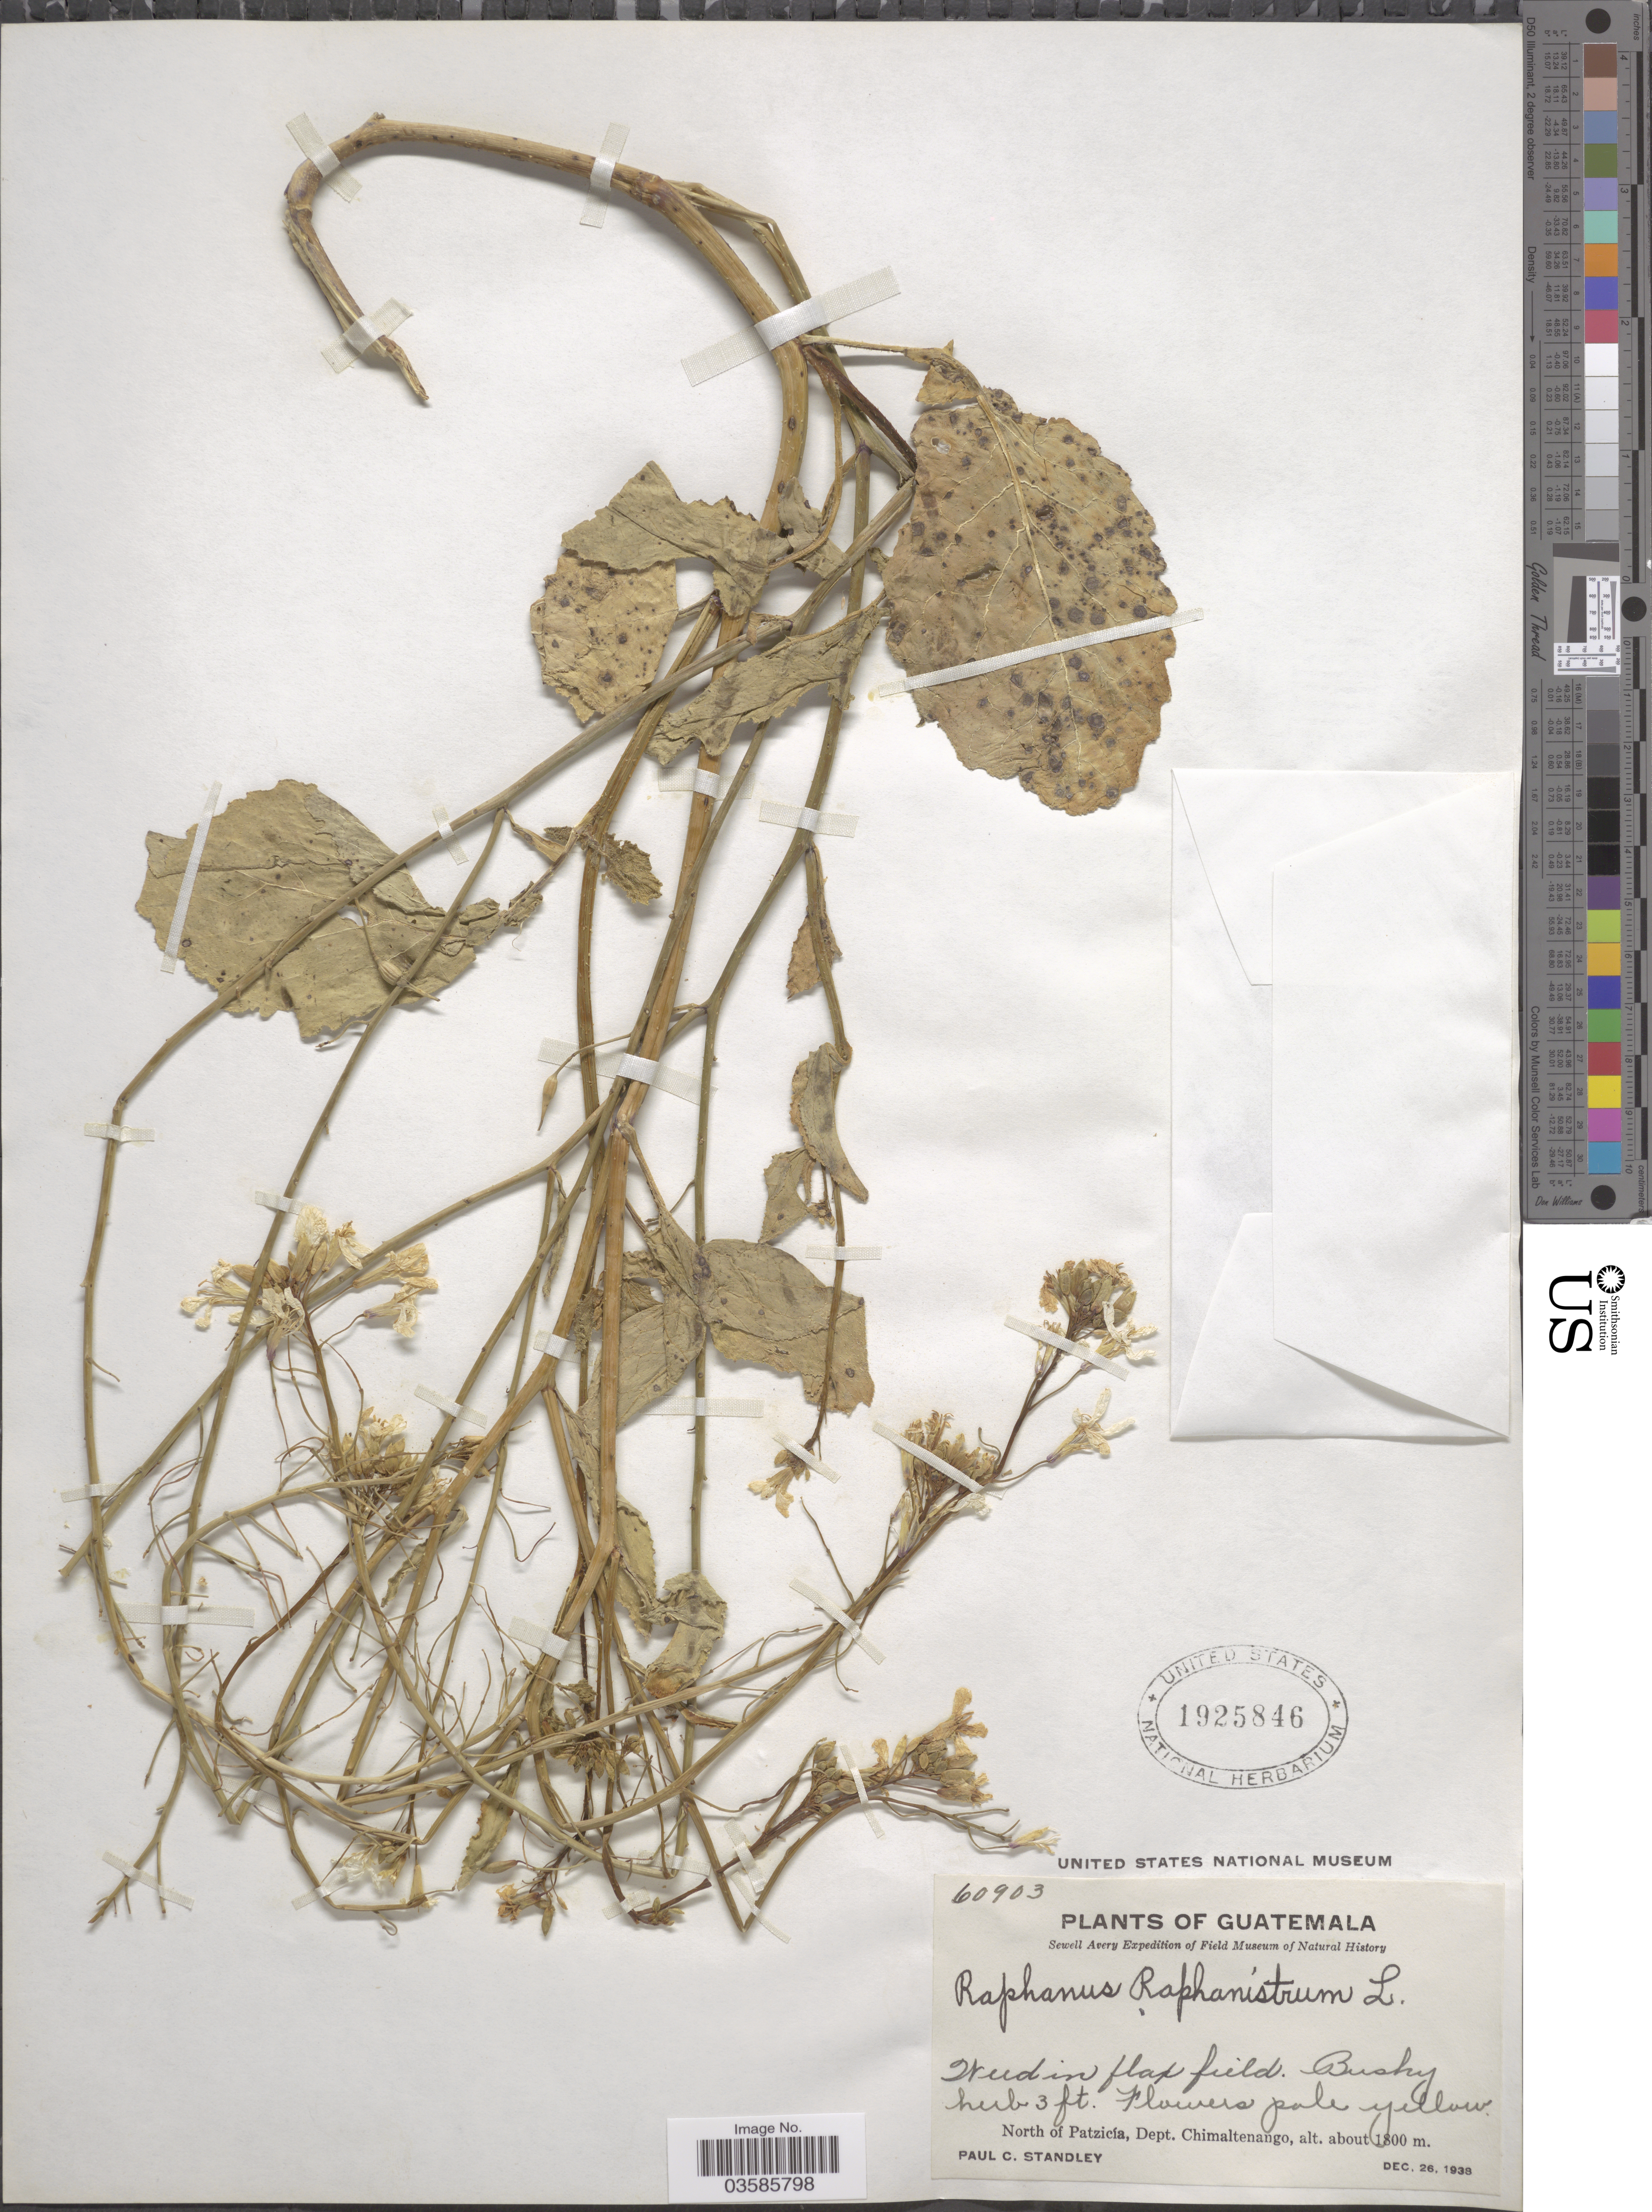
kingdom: Plantae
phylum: Tracheophyta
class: Magnoliopsida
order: Brassicales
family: Brassicaceae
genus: Raphanus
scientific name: Raphanus raphanistrum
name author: L.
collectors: P. C. Standley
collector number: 60903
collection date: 1938-12-26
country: Guatemala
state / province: Chimaltenango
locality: North of Patzicía, Dept. Chimaltenango.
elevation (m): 1800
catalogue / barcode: US 1925846